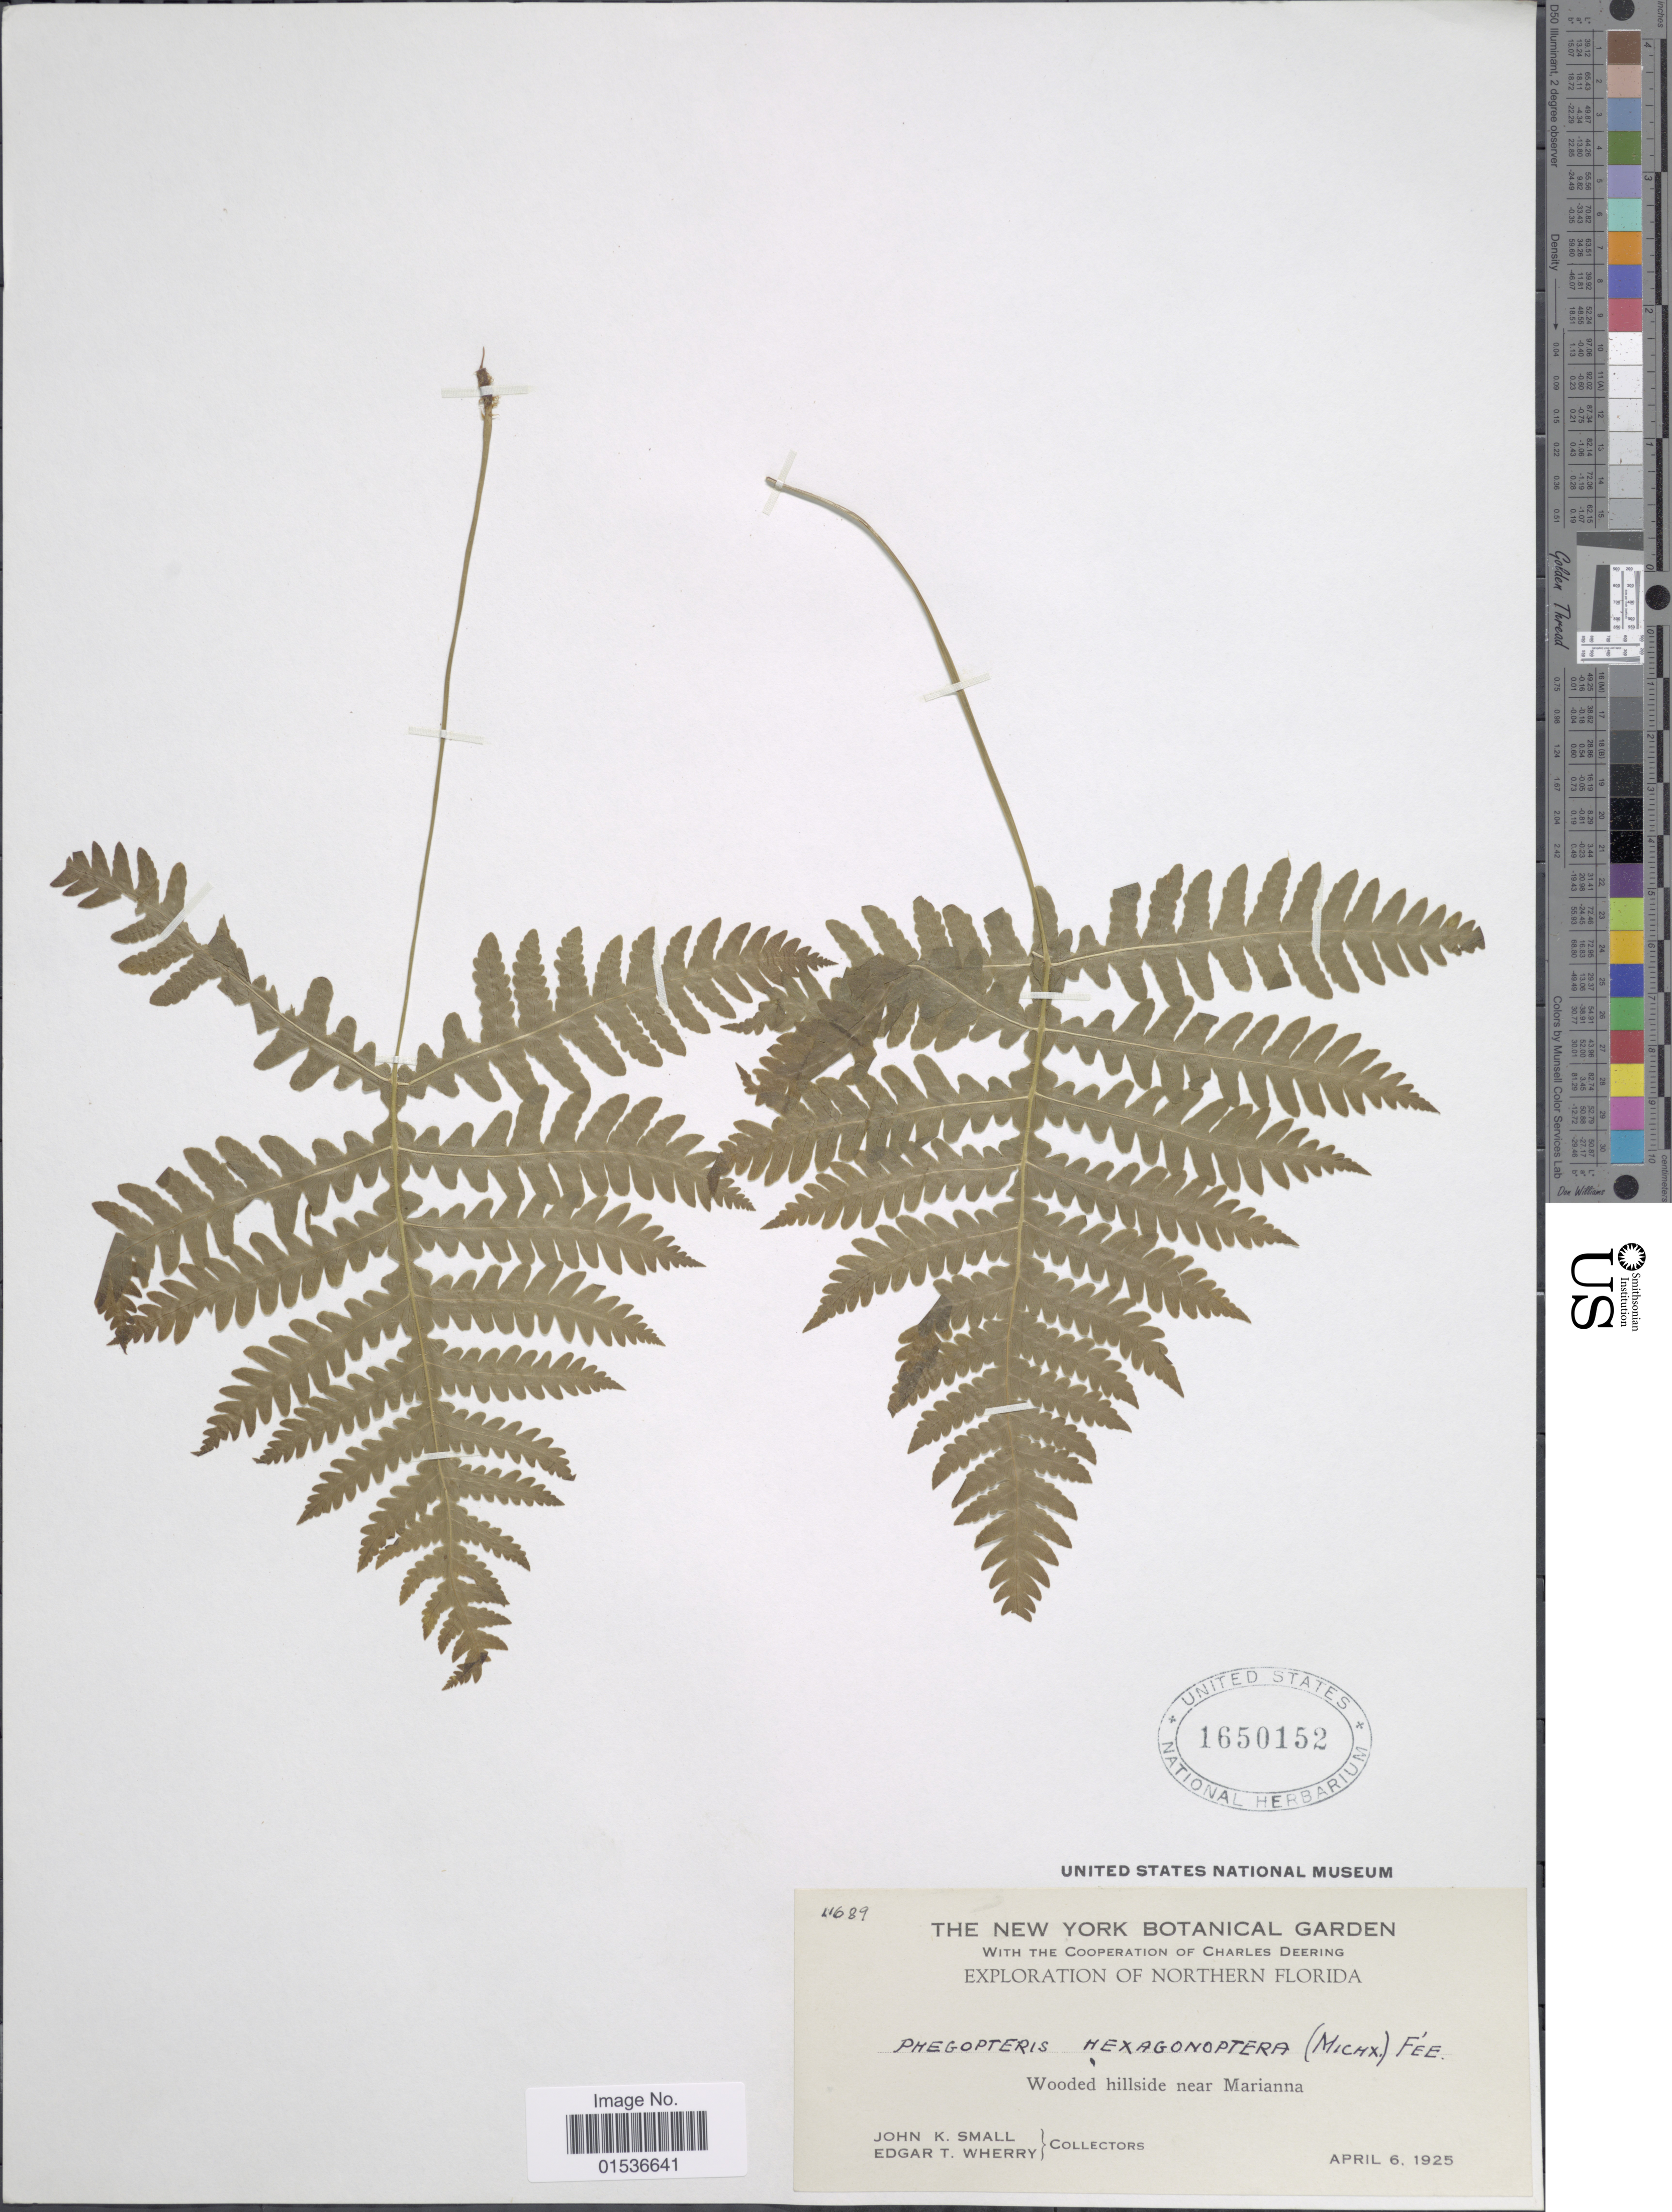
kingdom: Plantae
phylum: Tracheophyta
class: Polypodiopsida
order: Polypodiales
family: Thelypteridaceae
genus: Phegopteris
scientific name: Phegopteris hexagonoptera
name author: (Michx.) Fée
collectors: J. K. Small & E. T. Wherry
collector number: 11689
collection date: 1925-04-06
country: United States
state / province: Florida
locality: Northern Florida. Wooded hillside near Marianna.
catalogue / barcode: US 1650152